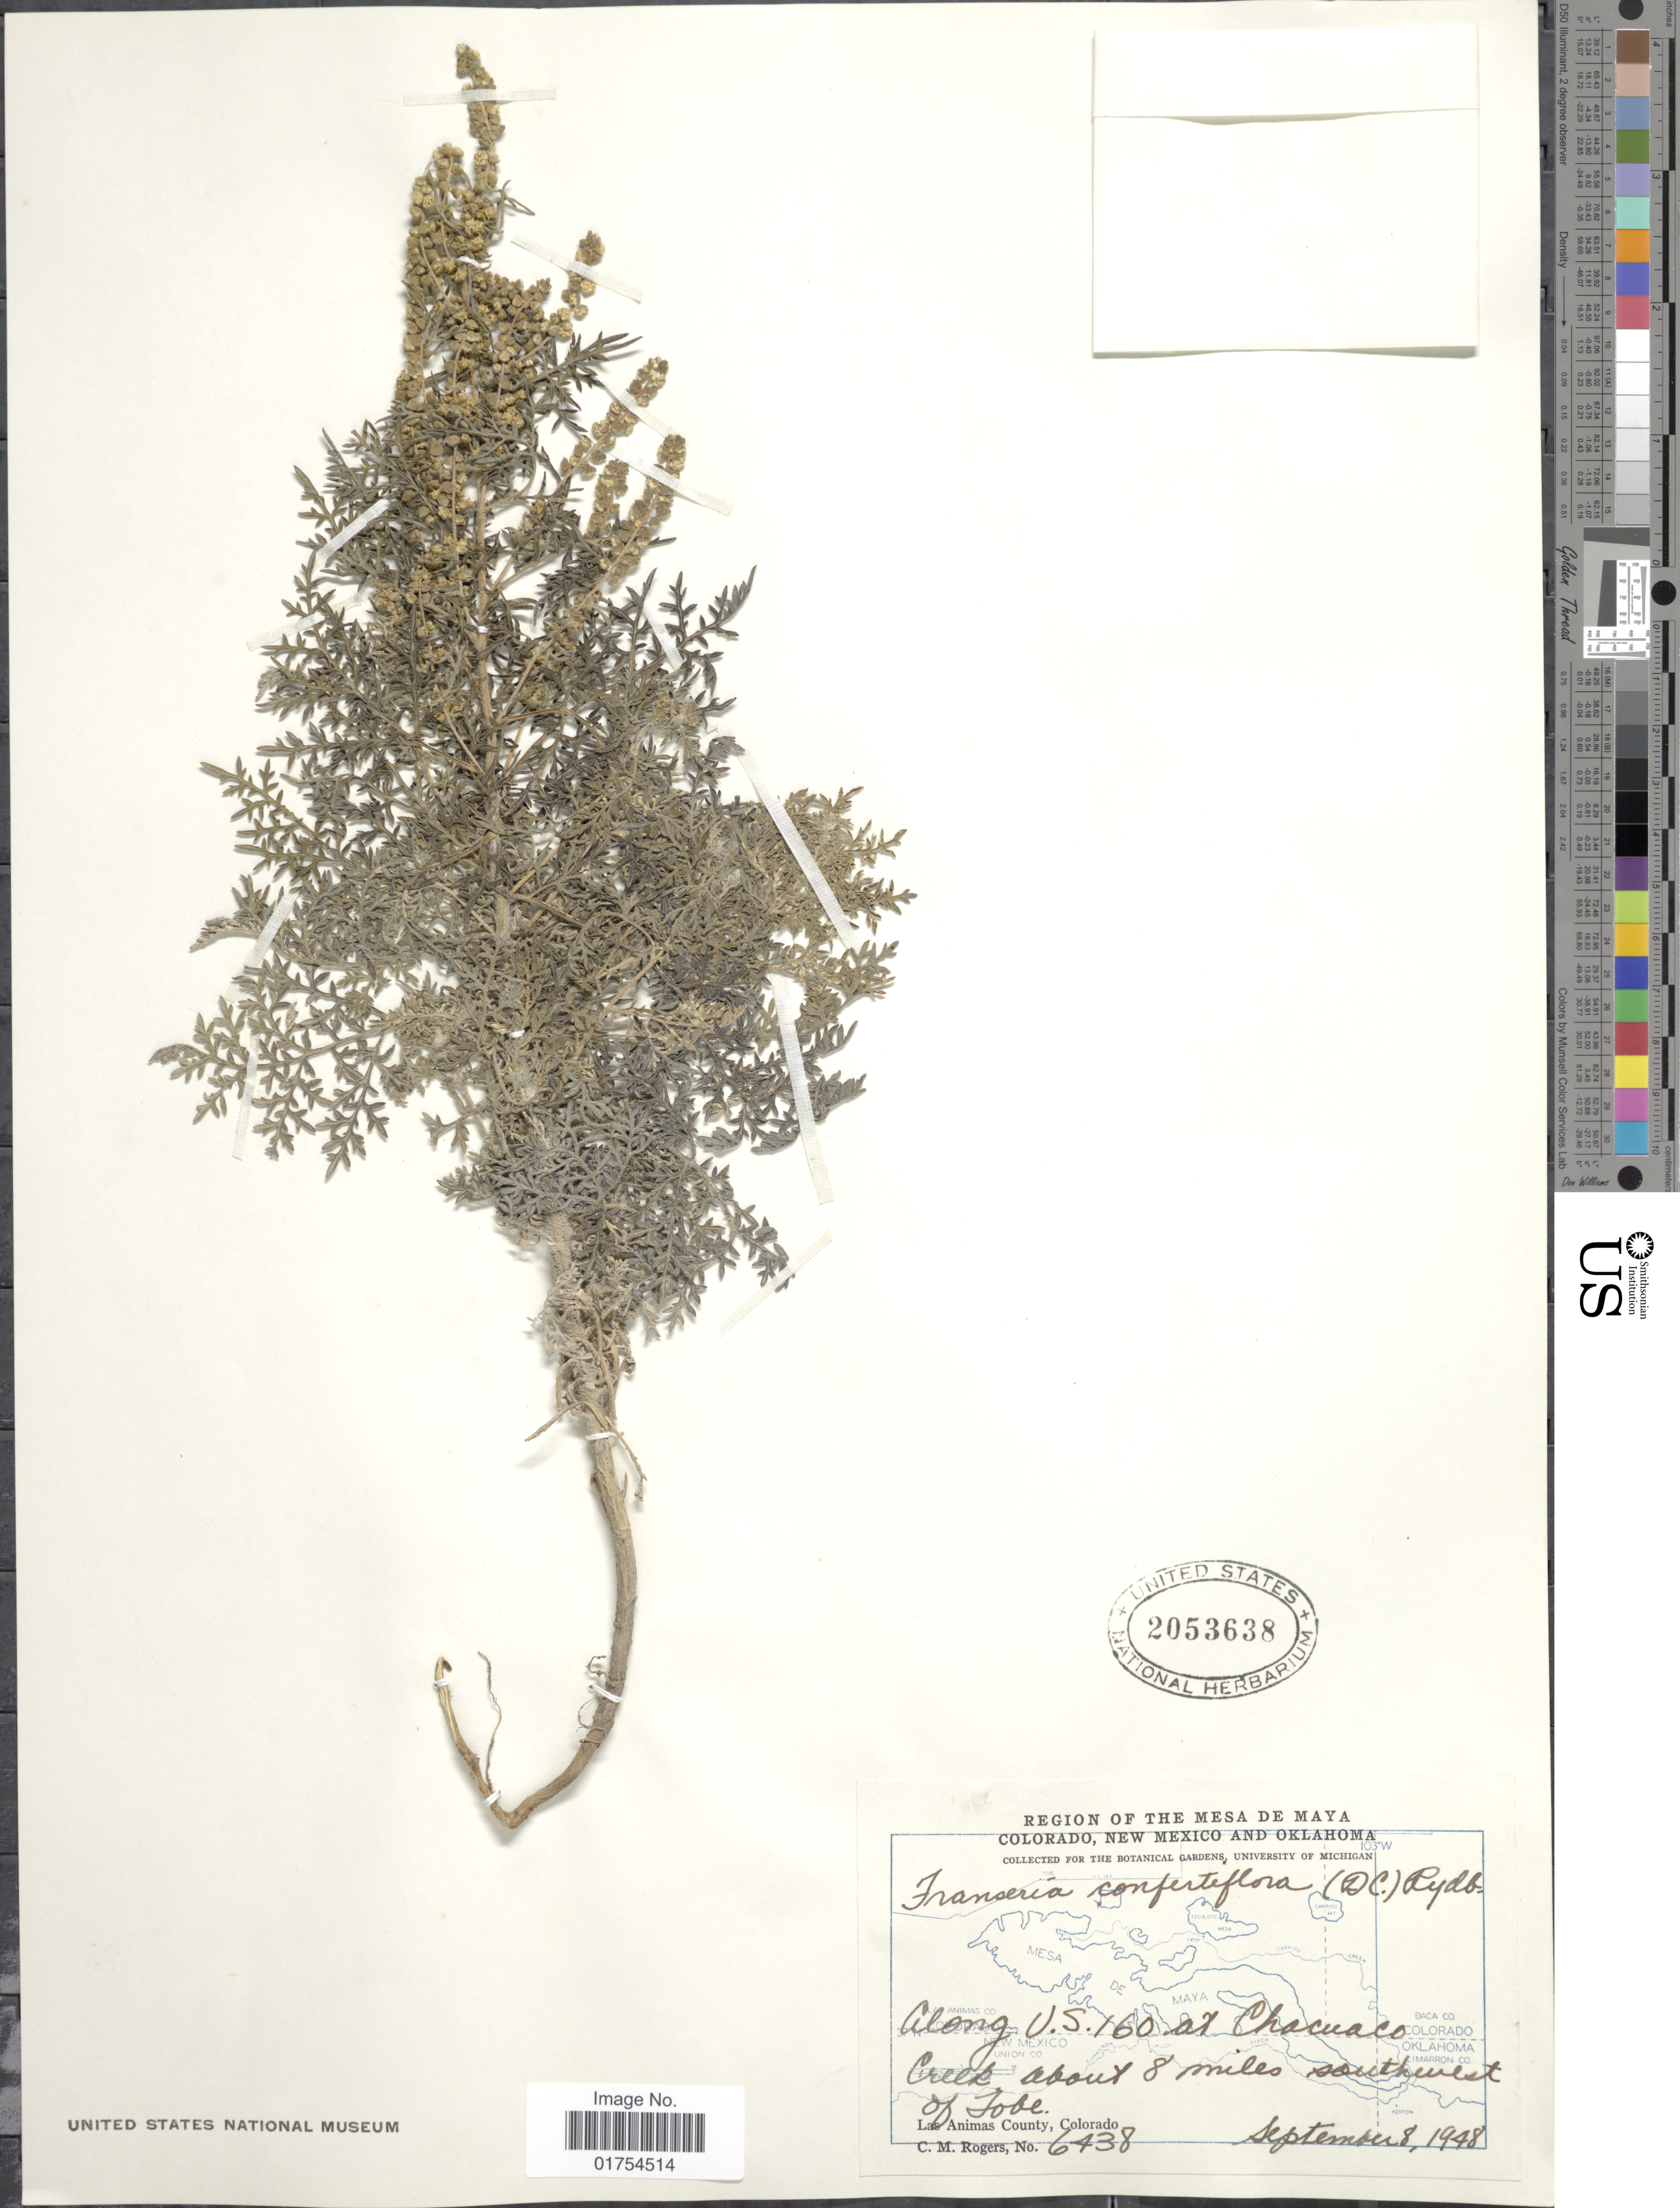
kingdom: Plantae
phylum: Tracheophyta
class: Magnoliopsida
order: Asterales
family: Asteraceae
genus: Franseria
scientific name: Franseria confertiflora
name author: (DC.) Rydb.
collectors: C. M. Rogers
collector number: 6438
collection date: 1948-09-08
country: United States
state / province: Colorado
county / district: Las Animas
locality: Along U.S. 160 at Chacuaco Creek, about 8 miles southwest of Tobe, Las Animas County, Colorado.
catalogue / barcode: US 2053638